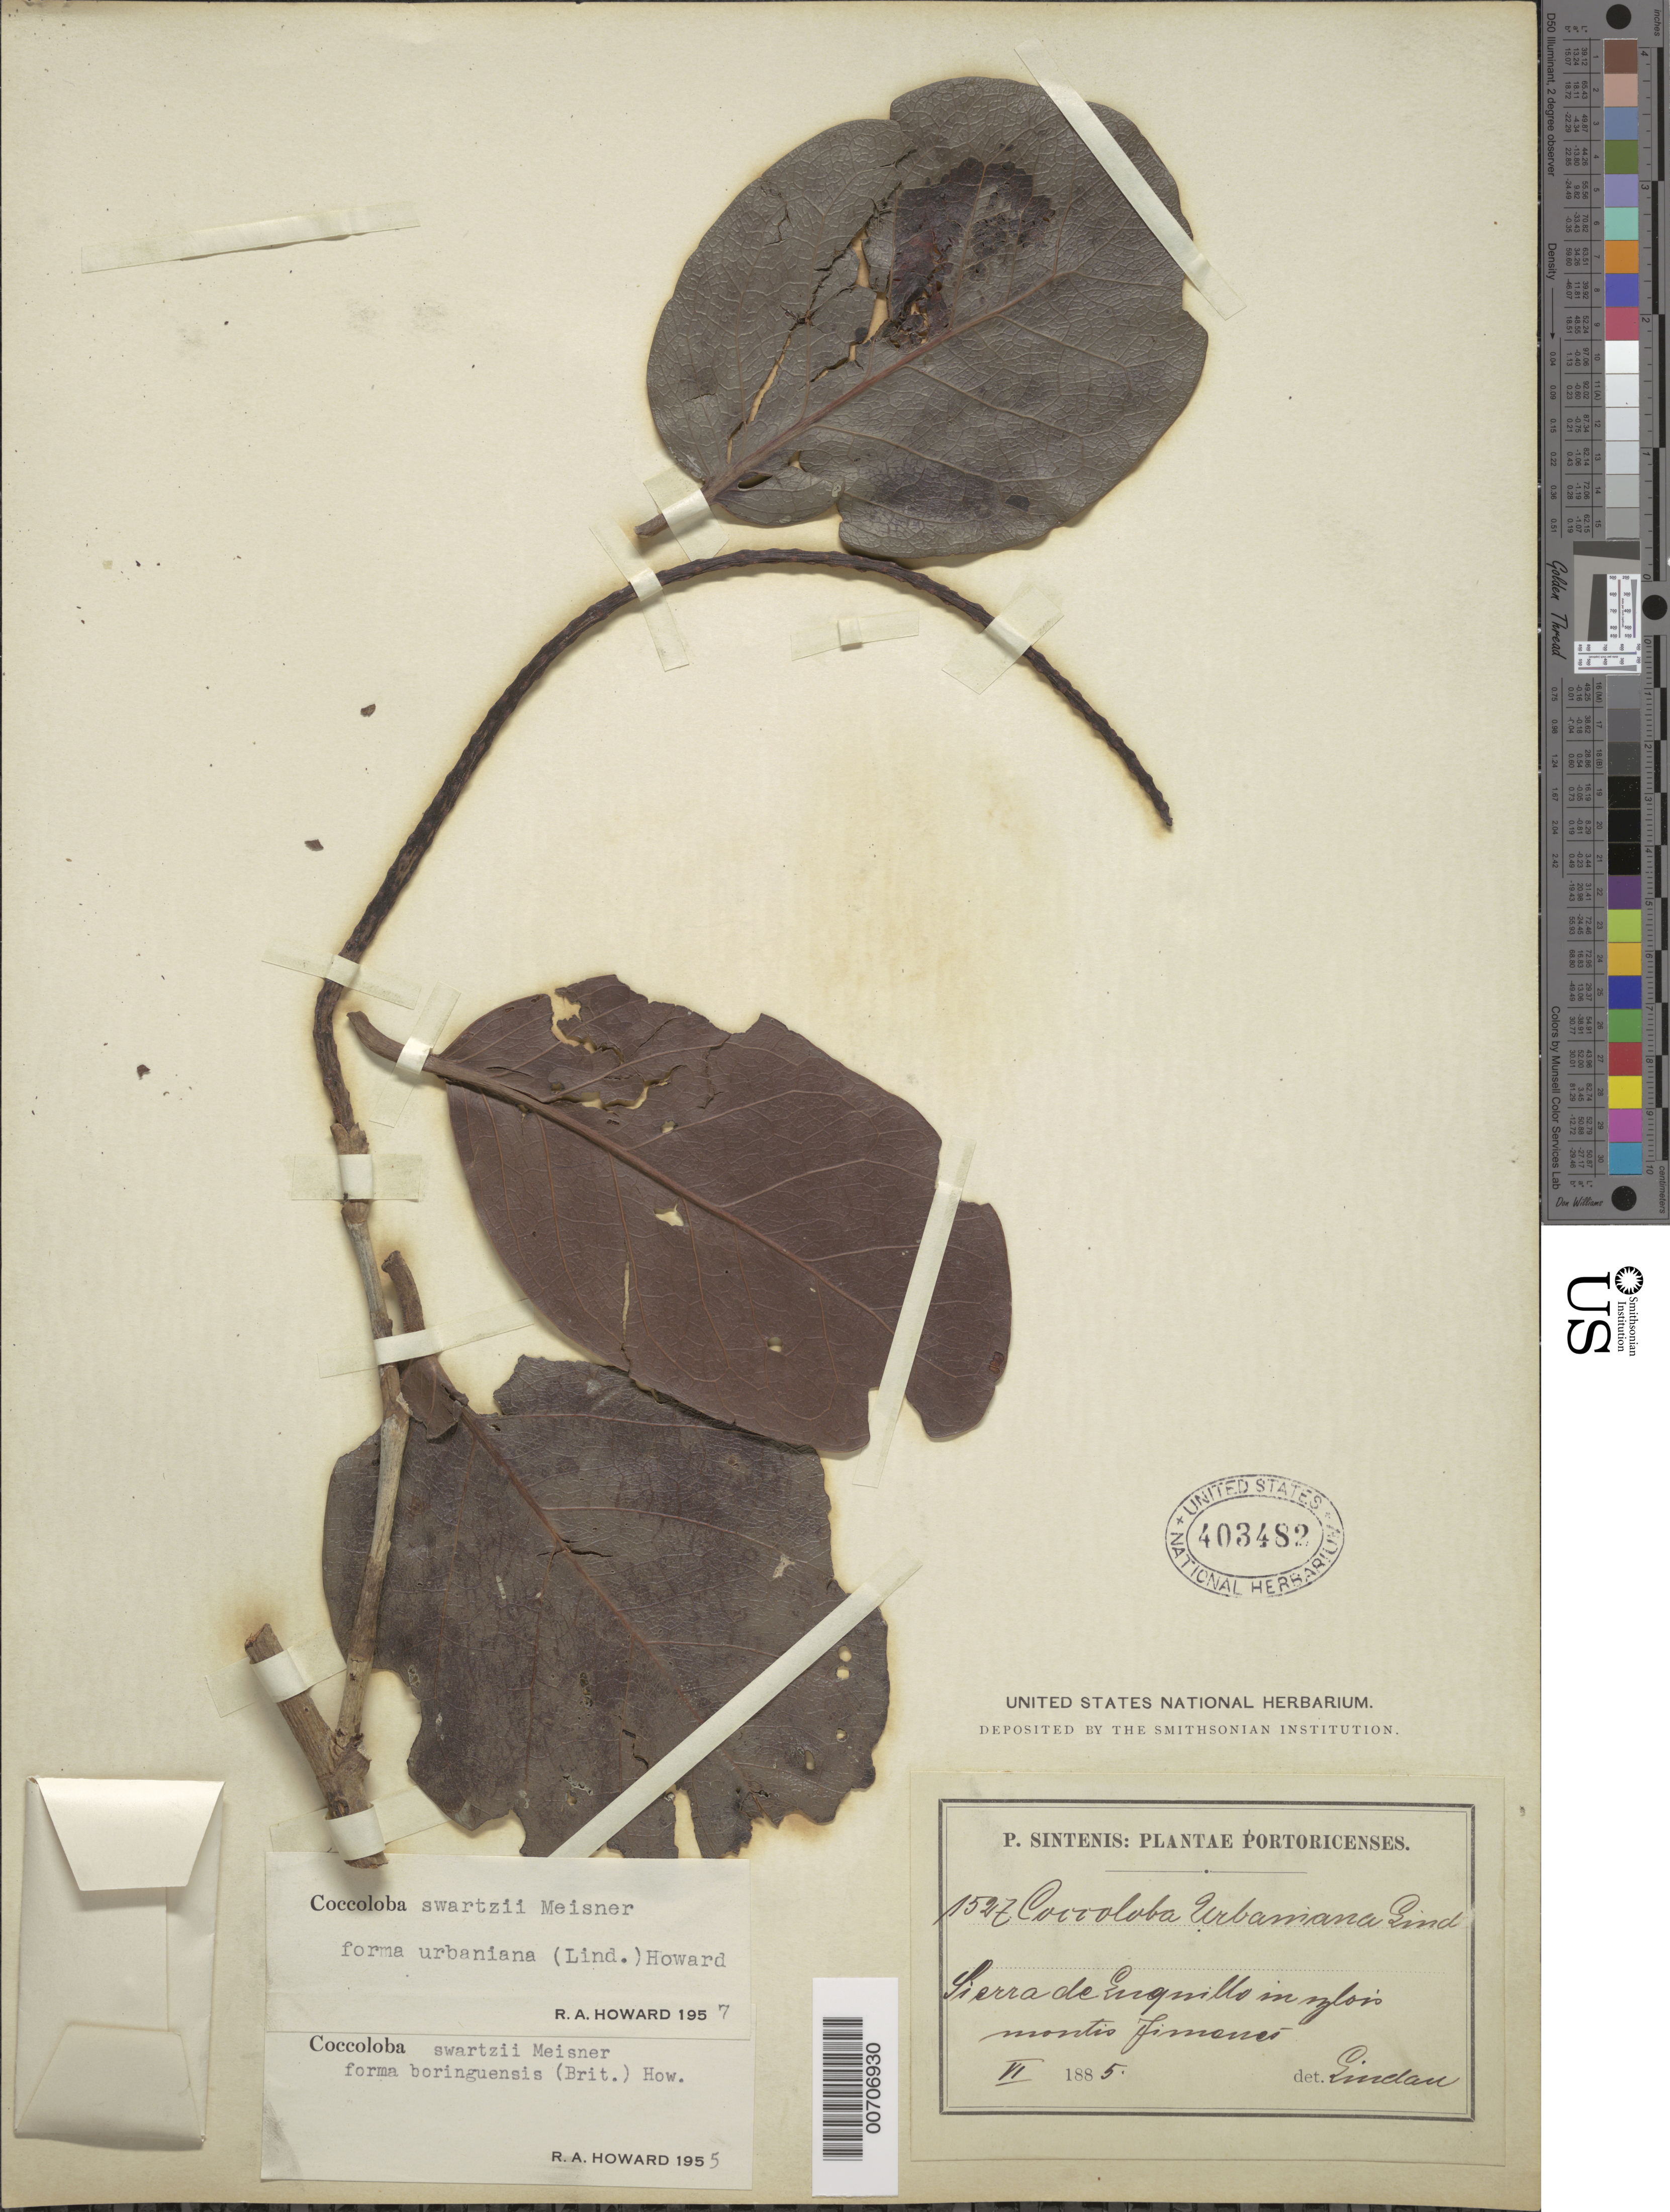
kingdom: Plantae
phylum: Tracheophyta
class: Magnoliopsida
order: Caryophyllales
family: Polygonaceae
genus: Coccoloba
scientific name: Coccoloba swartzii f. urbaniana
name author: (Linden) R.A. Howard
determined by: Howard, R. A.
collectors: P. Sintenis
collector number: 1527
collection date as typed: Jun 1885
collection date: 1885-06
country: Puerto Rico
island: Greater Antilles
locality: Sierra de Luquillo in sylvis montis Jimenes.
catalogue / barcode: US 403482